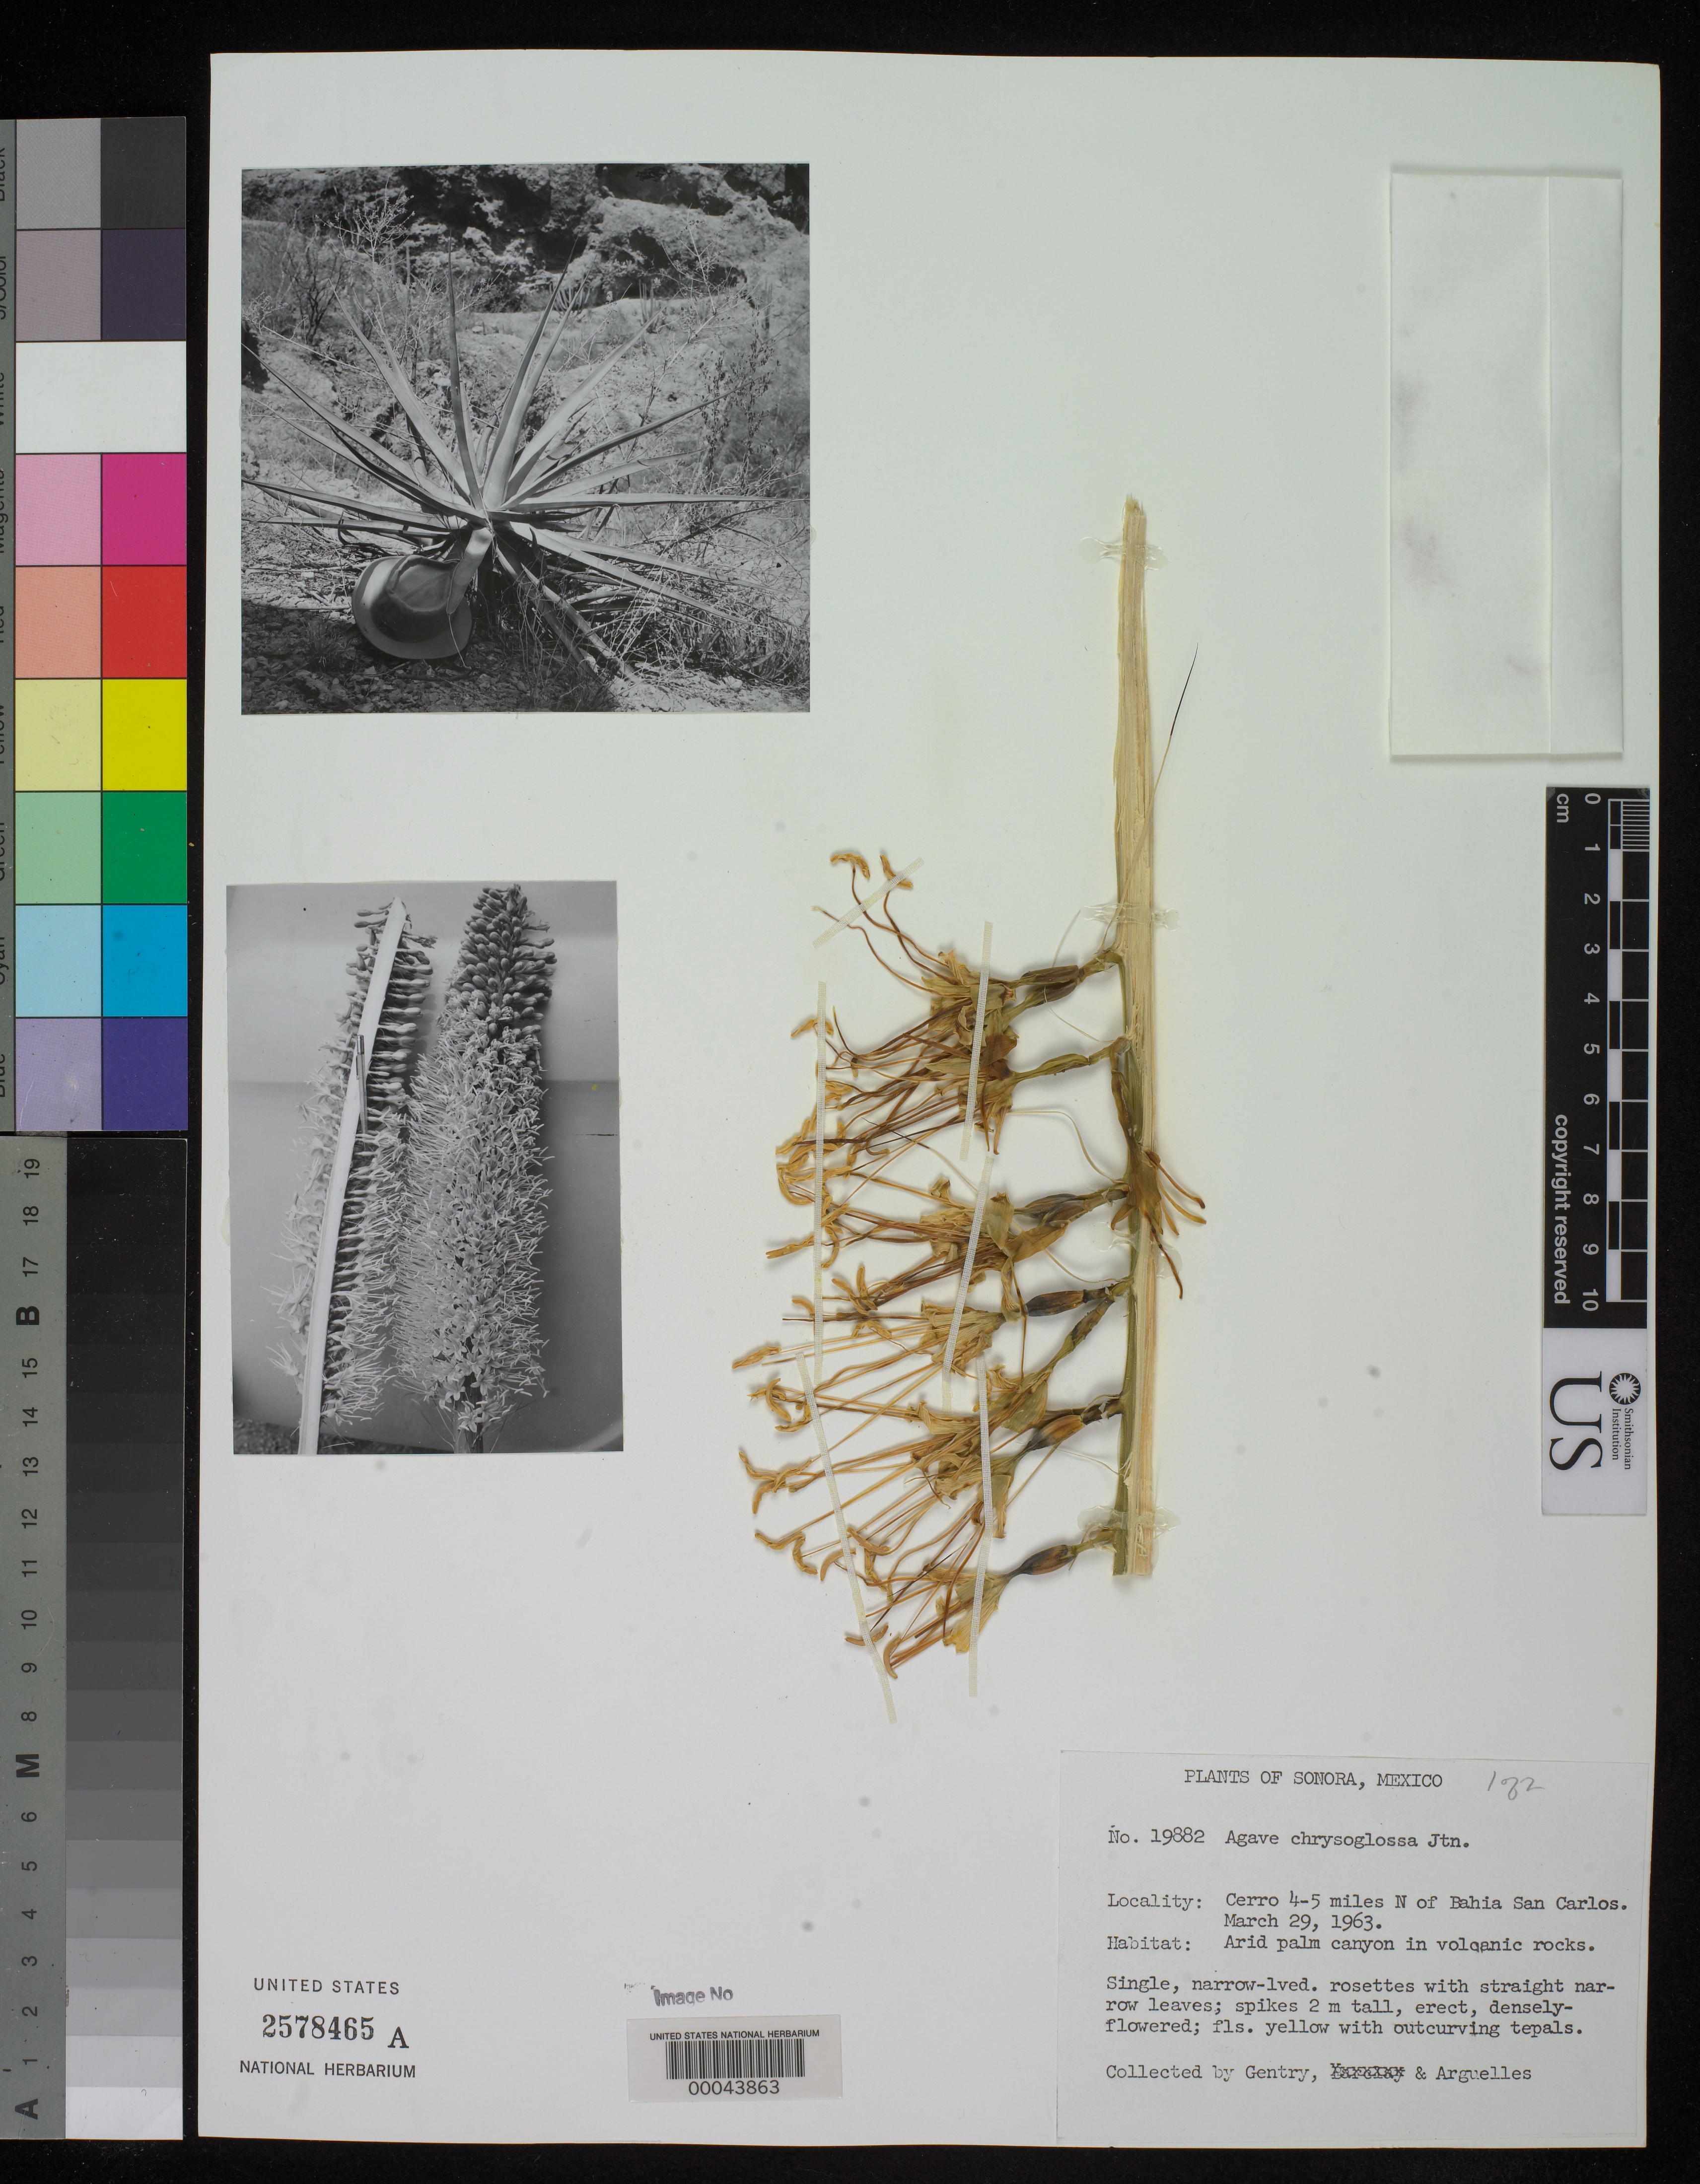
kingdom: Plantae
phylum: Tracheophyta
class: Liliopsida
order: Asparagales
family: Asparagaceae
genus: Agave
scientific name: Agave chrysoglossa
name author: I.M. Johnst.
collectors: H. S. Gentry & J. Arguelles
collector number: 19882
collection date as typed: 29 Mar 1963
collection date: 1963-03-29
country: Mexico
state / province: Sonora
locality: Hill 4-5 mi N of bahia san carlos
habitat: Arid palm canyon in volcanic rocks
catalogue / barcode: US 2578465A